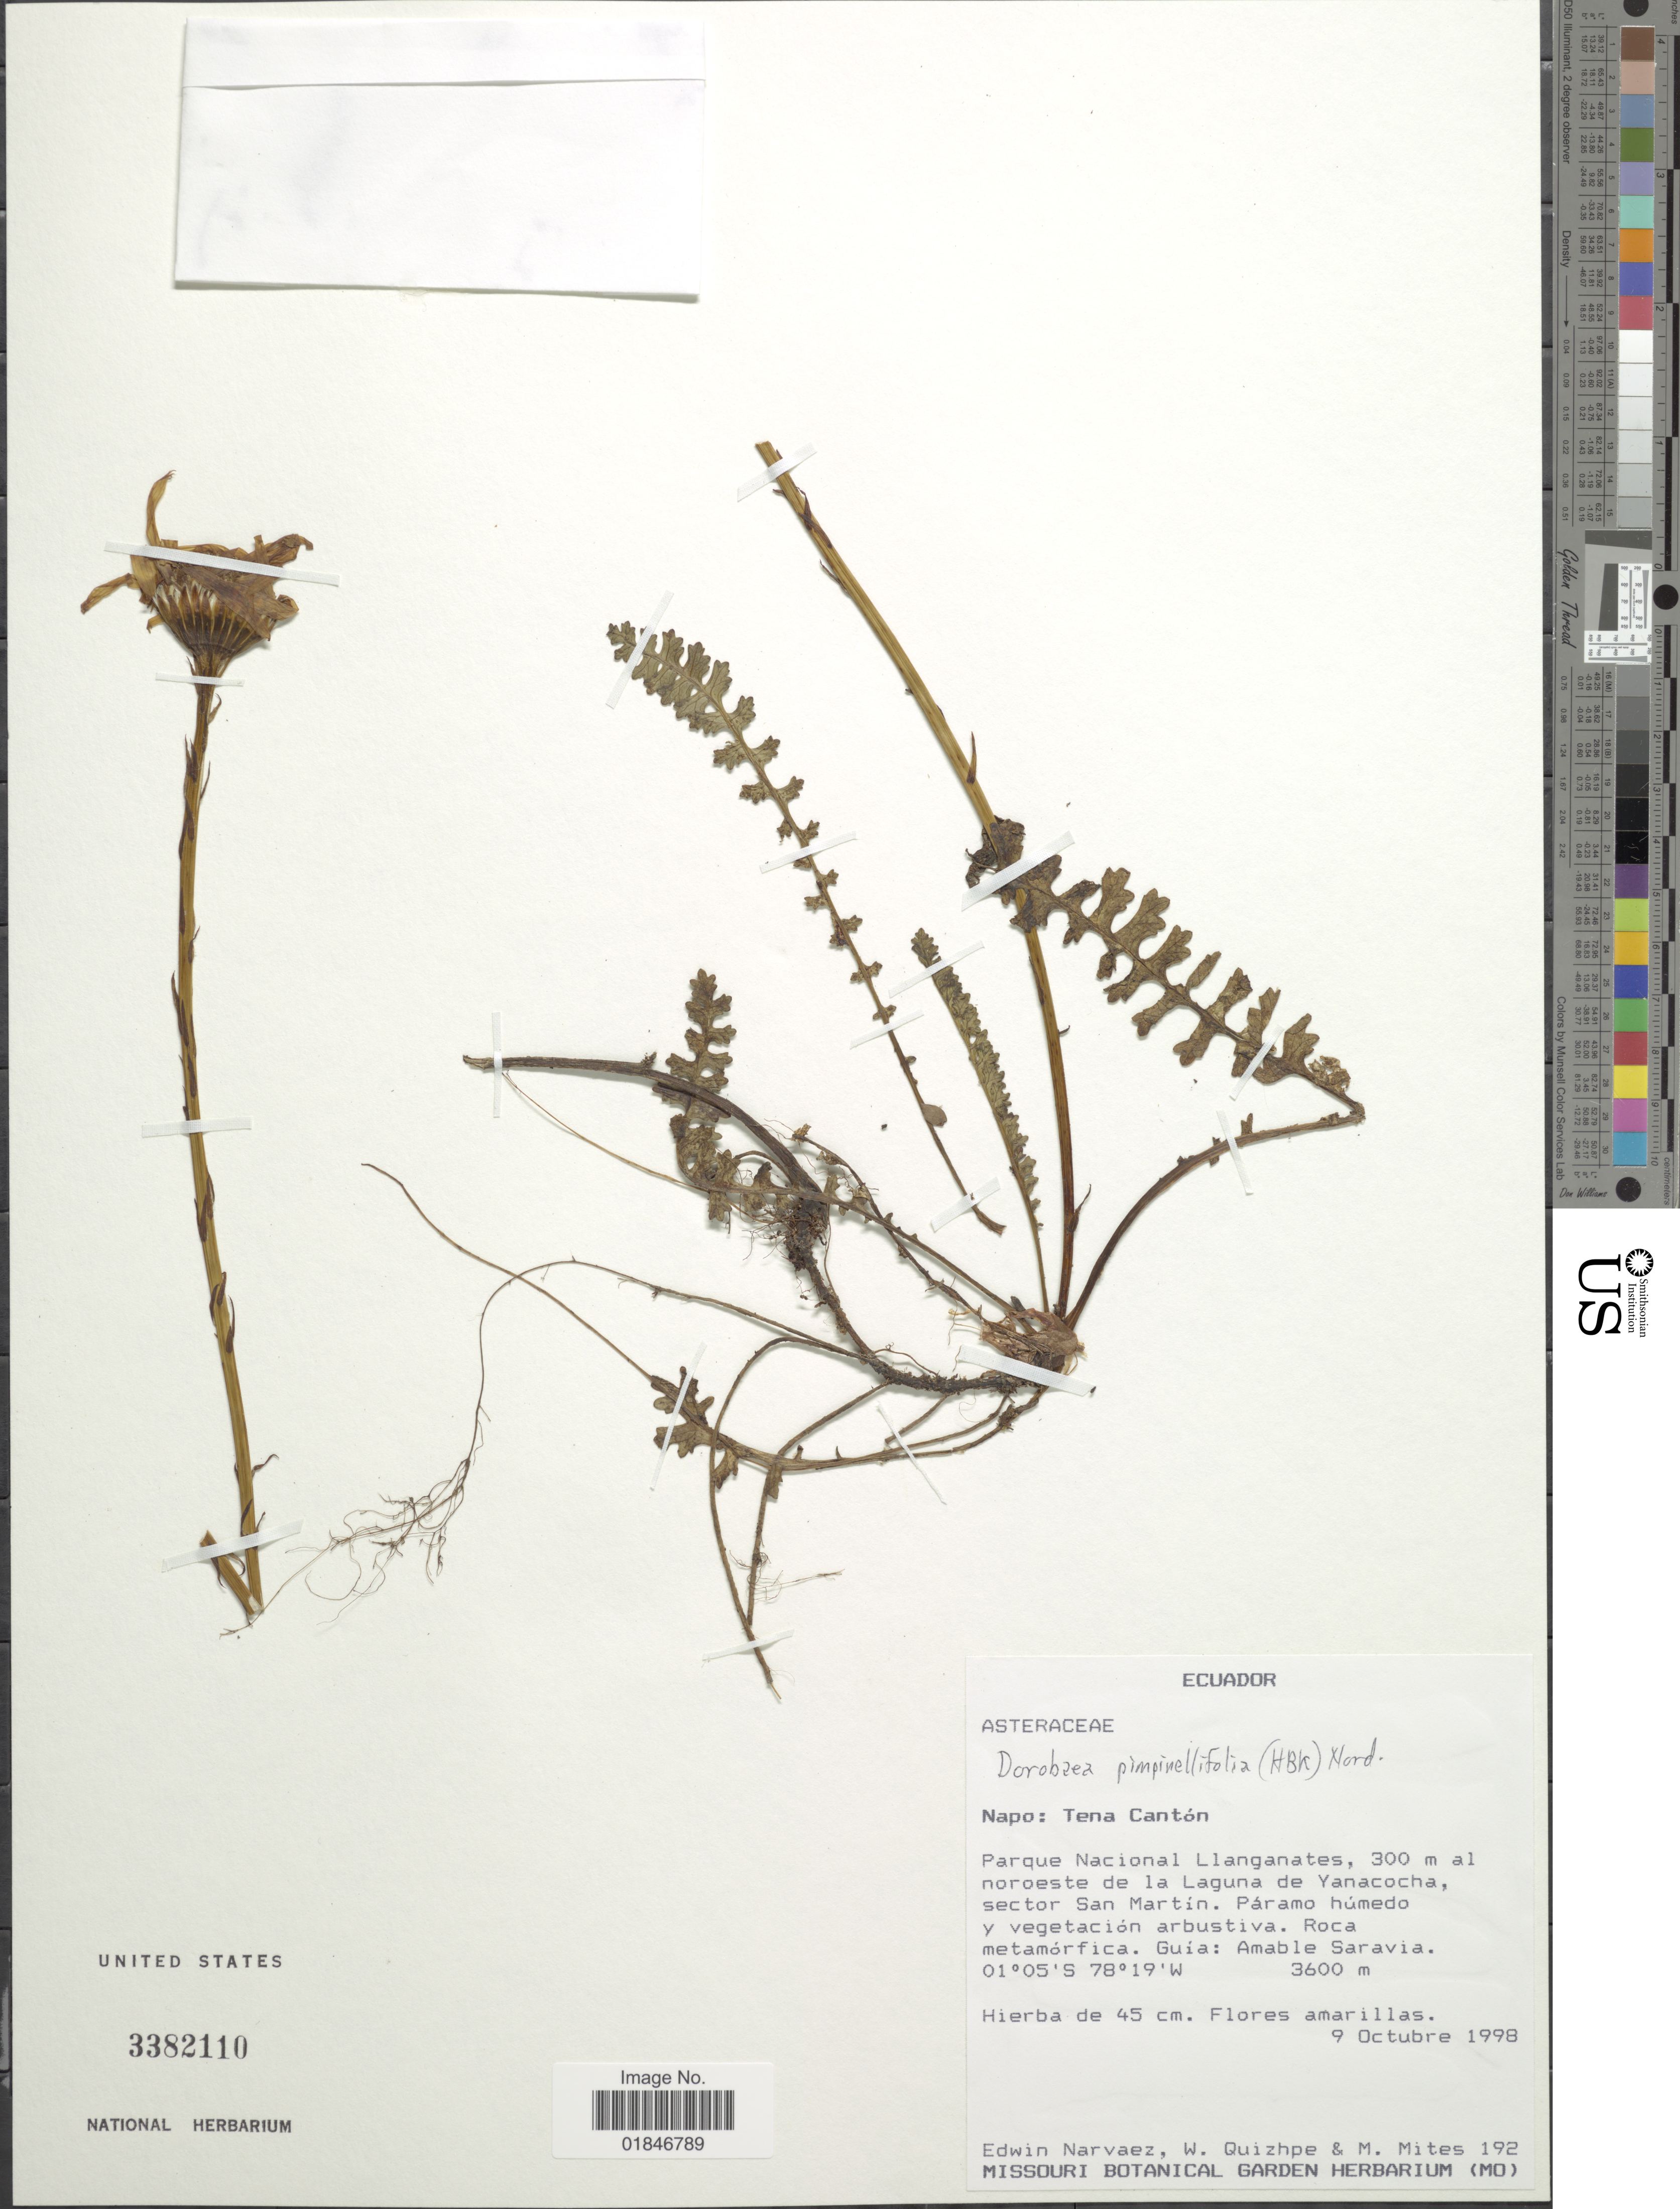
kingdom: Plantae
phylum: Tracheophyta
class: Magnoliopsida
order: Asterales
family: Asteraceae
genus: Dorobaea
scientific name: Dorobaea pimpinellifolia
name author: (Kunth) B. Nord.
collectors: E. Narváez, W. Quizhpe & M. Mites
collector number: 192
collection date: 1998-10-09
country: Ecuador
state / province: Napo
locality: Napo: Tena Canton. Parque Nacional Llanganates, 300 m al noroeste de la Laguna de Yanacocha, sector San Martin.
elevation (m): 3600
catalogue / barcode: US 3382110